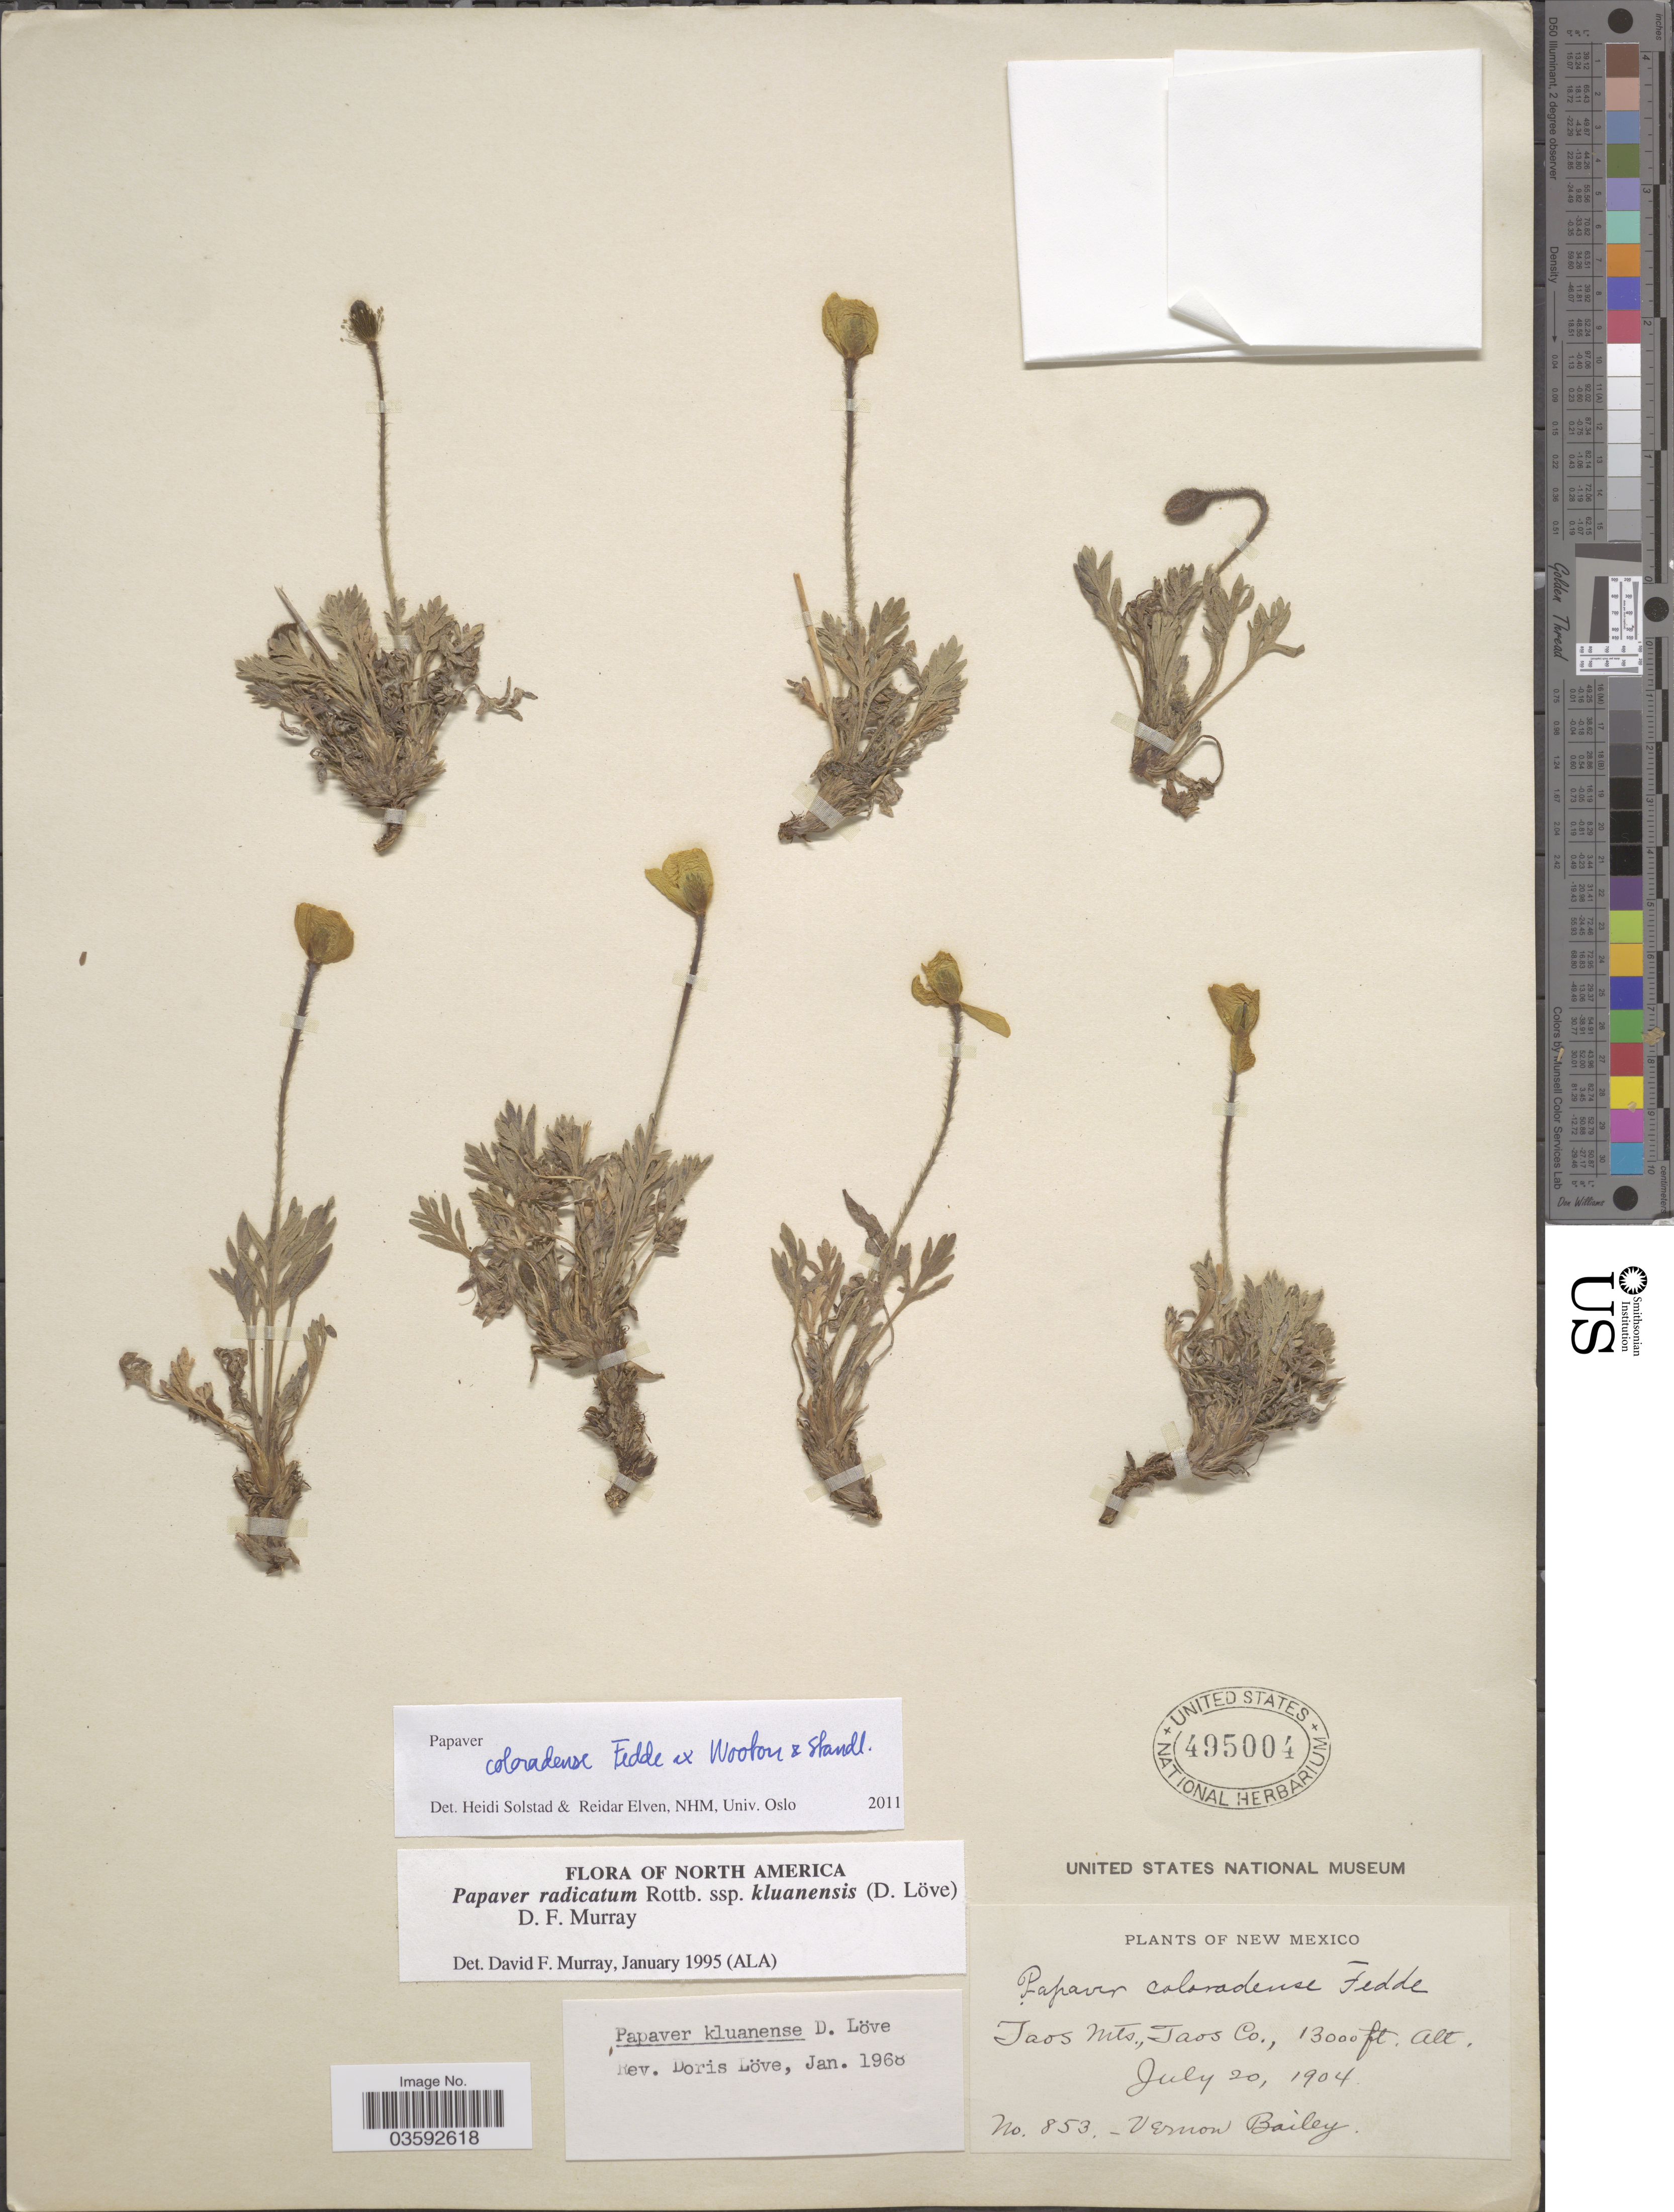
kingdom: Plantae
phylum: Tracheophyta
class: Magnoliopsida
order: Ranunculales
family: Papaveraceae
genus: Papaver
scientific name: Papaver coloradense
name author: Fedde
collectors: V. O. Bailey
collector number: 853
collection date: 1904-07-20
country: United States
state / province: New Mexico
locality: Taos Mts., Taos Co.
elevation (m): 3962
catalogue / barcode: US 495004